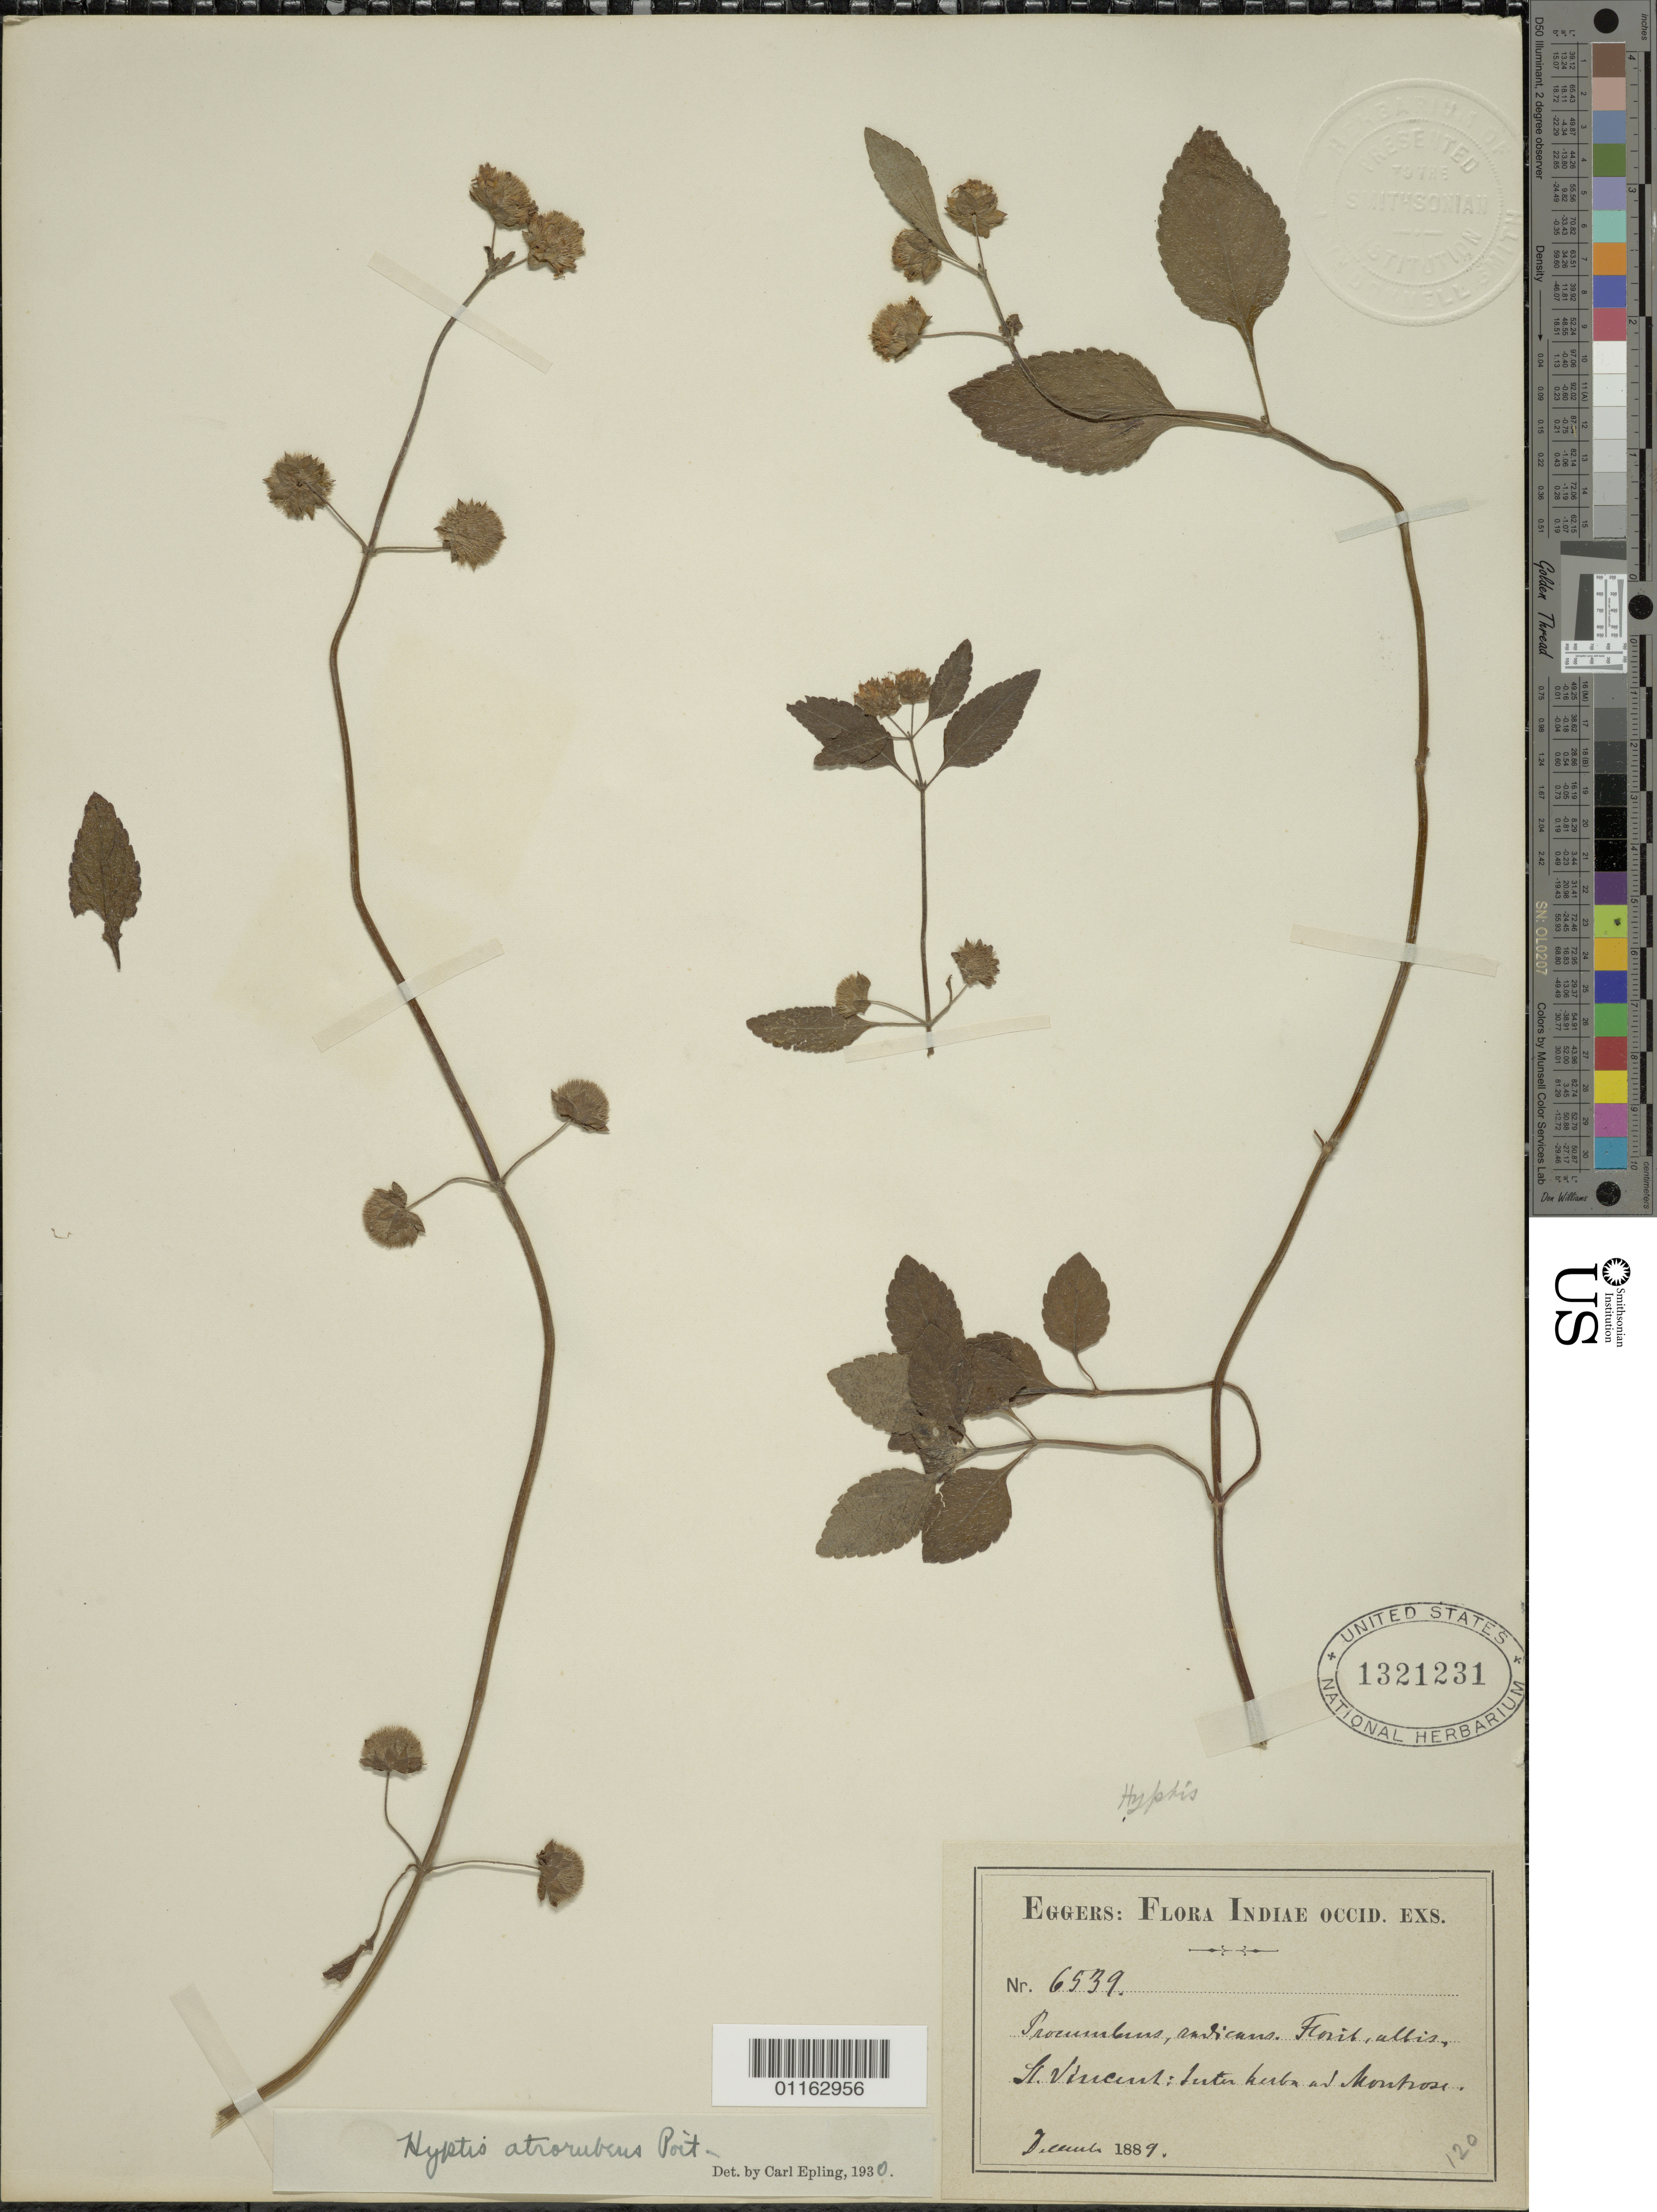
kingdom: Plantae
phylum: Tracheophyta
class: Magnoliopsida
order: Lamiales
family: Lamiaceae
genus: Hyptis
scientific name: Hyptis atrorubens var. atrorubens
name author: Poit.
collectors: -. Eggers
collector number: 6539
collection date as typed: Dec 1889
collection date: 1889-12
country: St. Vincent - Grenadines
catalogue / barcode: US 1321231